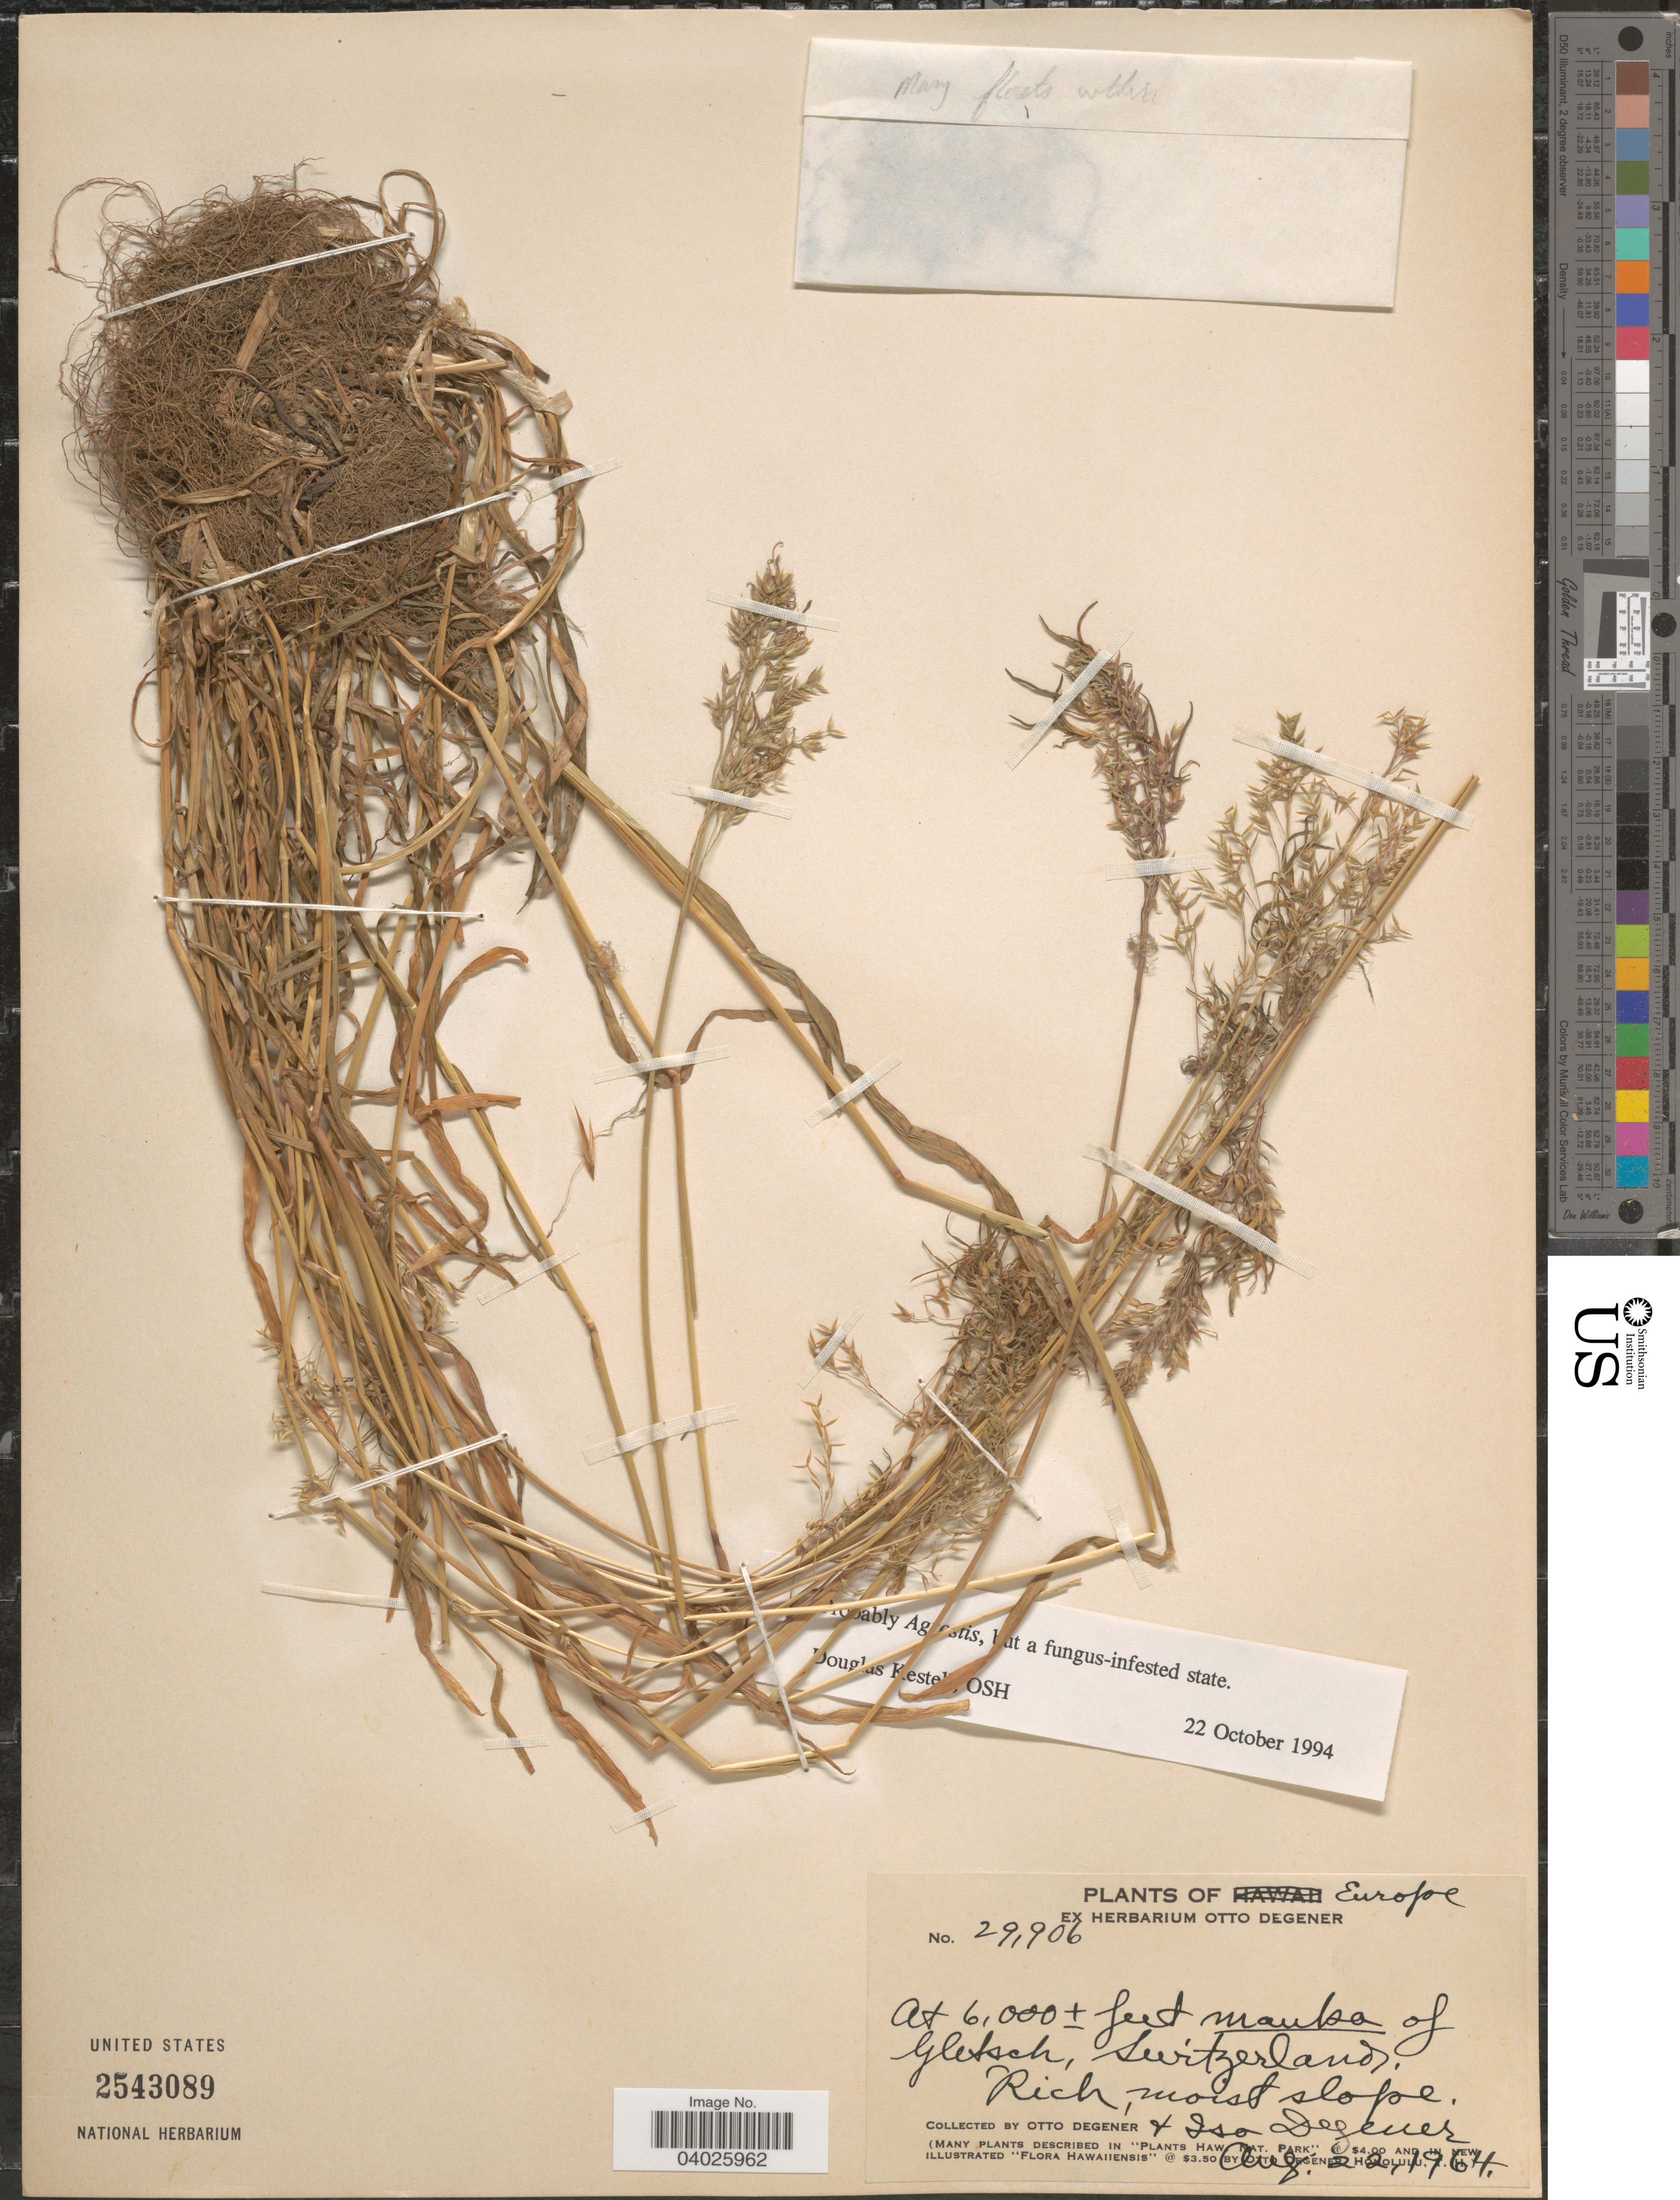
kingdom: Plantae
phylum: Tracheophyta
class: Liliopsida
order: Poales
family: Poaceae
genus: Agrostis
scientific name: Agrostis sp.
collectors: O. Degener & I. Degener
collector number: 29906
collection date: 1964-08-22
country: Switzerland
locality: Europe. Gletsch.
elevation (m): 1829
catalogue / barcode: US 2543089